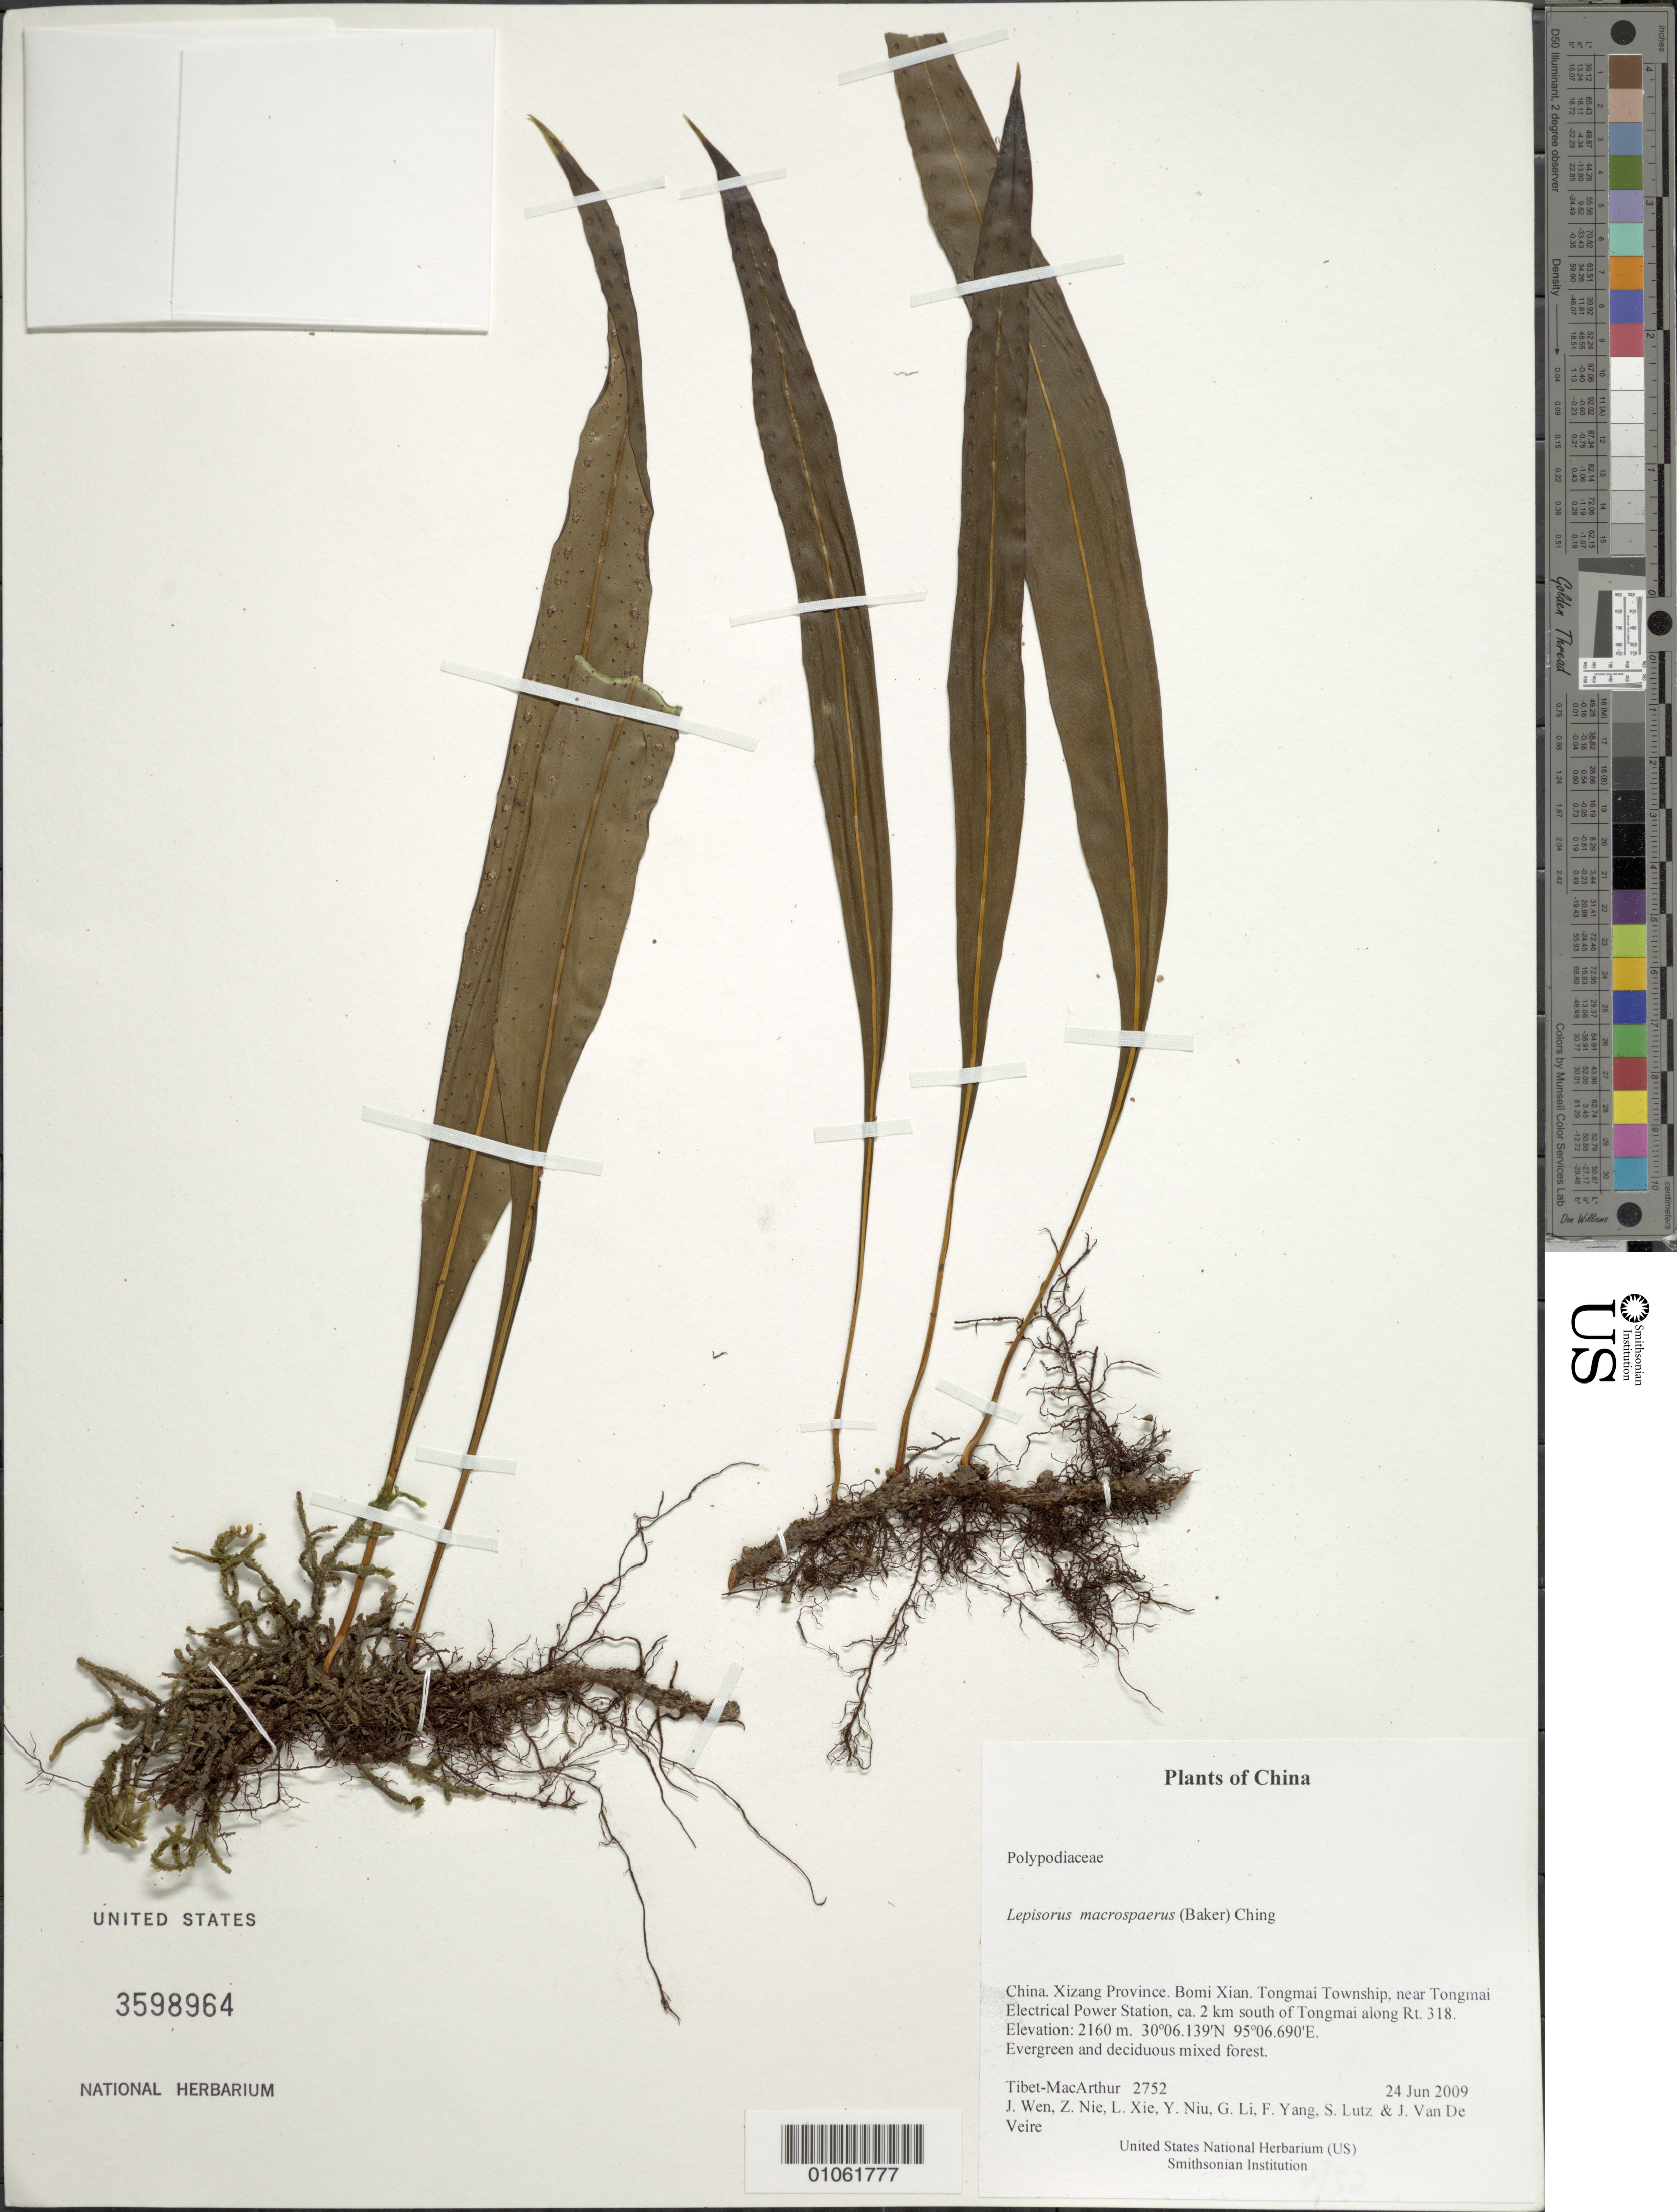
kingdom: Plantae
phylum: Tracheophyta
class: Polypodiopsida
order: Polypodiales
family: Polypodiaceae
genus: Lepisorus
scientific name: Lepisorus macrosphaerus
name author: (Baker) Ching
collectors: Tibet-MacArthur, J. Wen, Z. Nie, L. Xie, Y. Niu, G. Li, F. Yang, S. Lutz & J. Van De Veire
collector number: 2752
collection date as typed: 24 Jun 2009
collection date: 2009-06-24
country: China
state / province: Xizang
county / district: Bomi Xian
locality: Tongmai Township, near Tongmai Electrical Power Station, ca. 2 km south of Tongmai along Rt. 318.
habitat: Evergreen and deciduous mixed forest.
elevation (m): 2160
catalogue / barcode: US 3598964